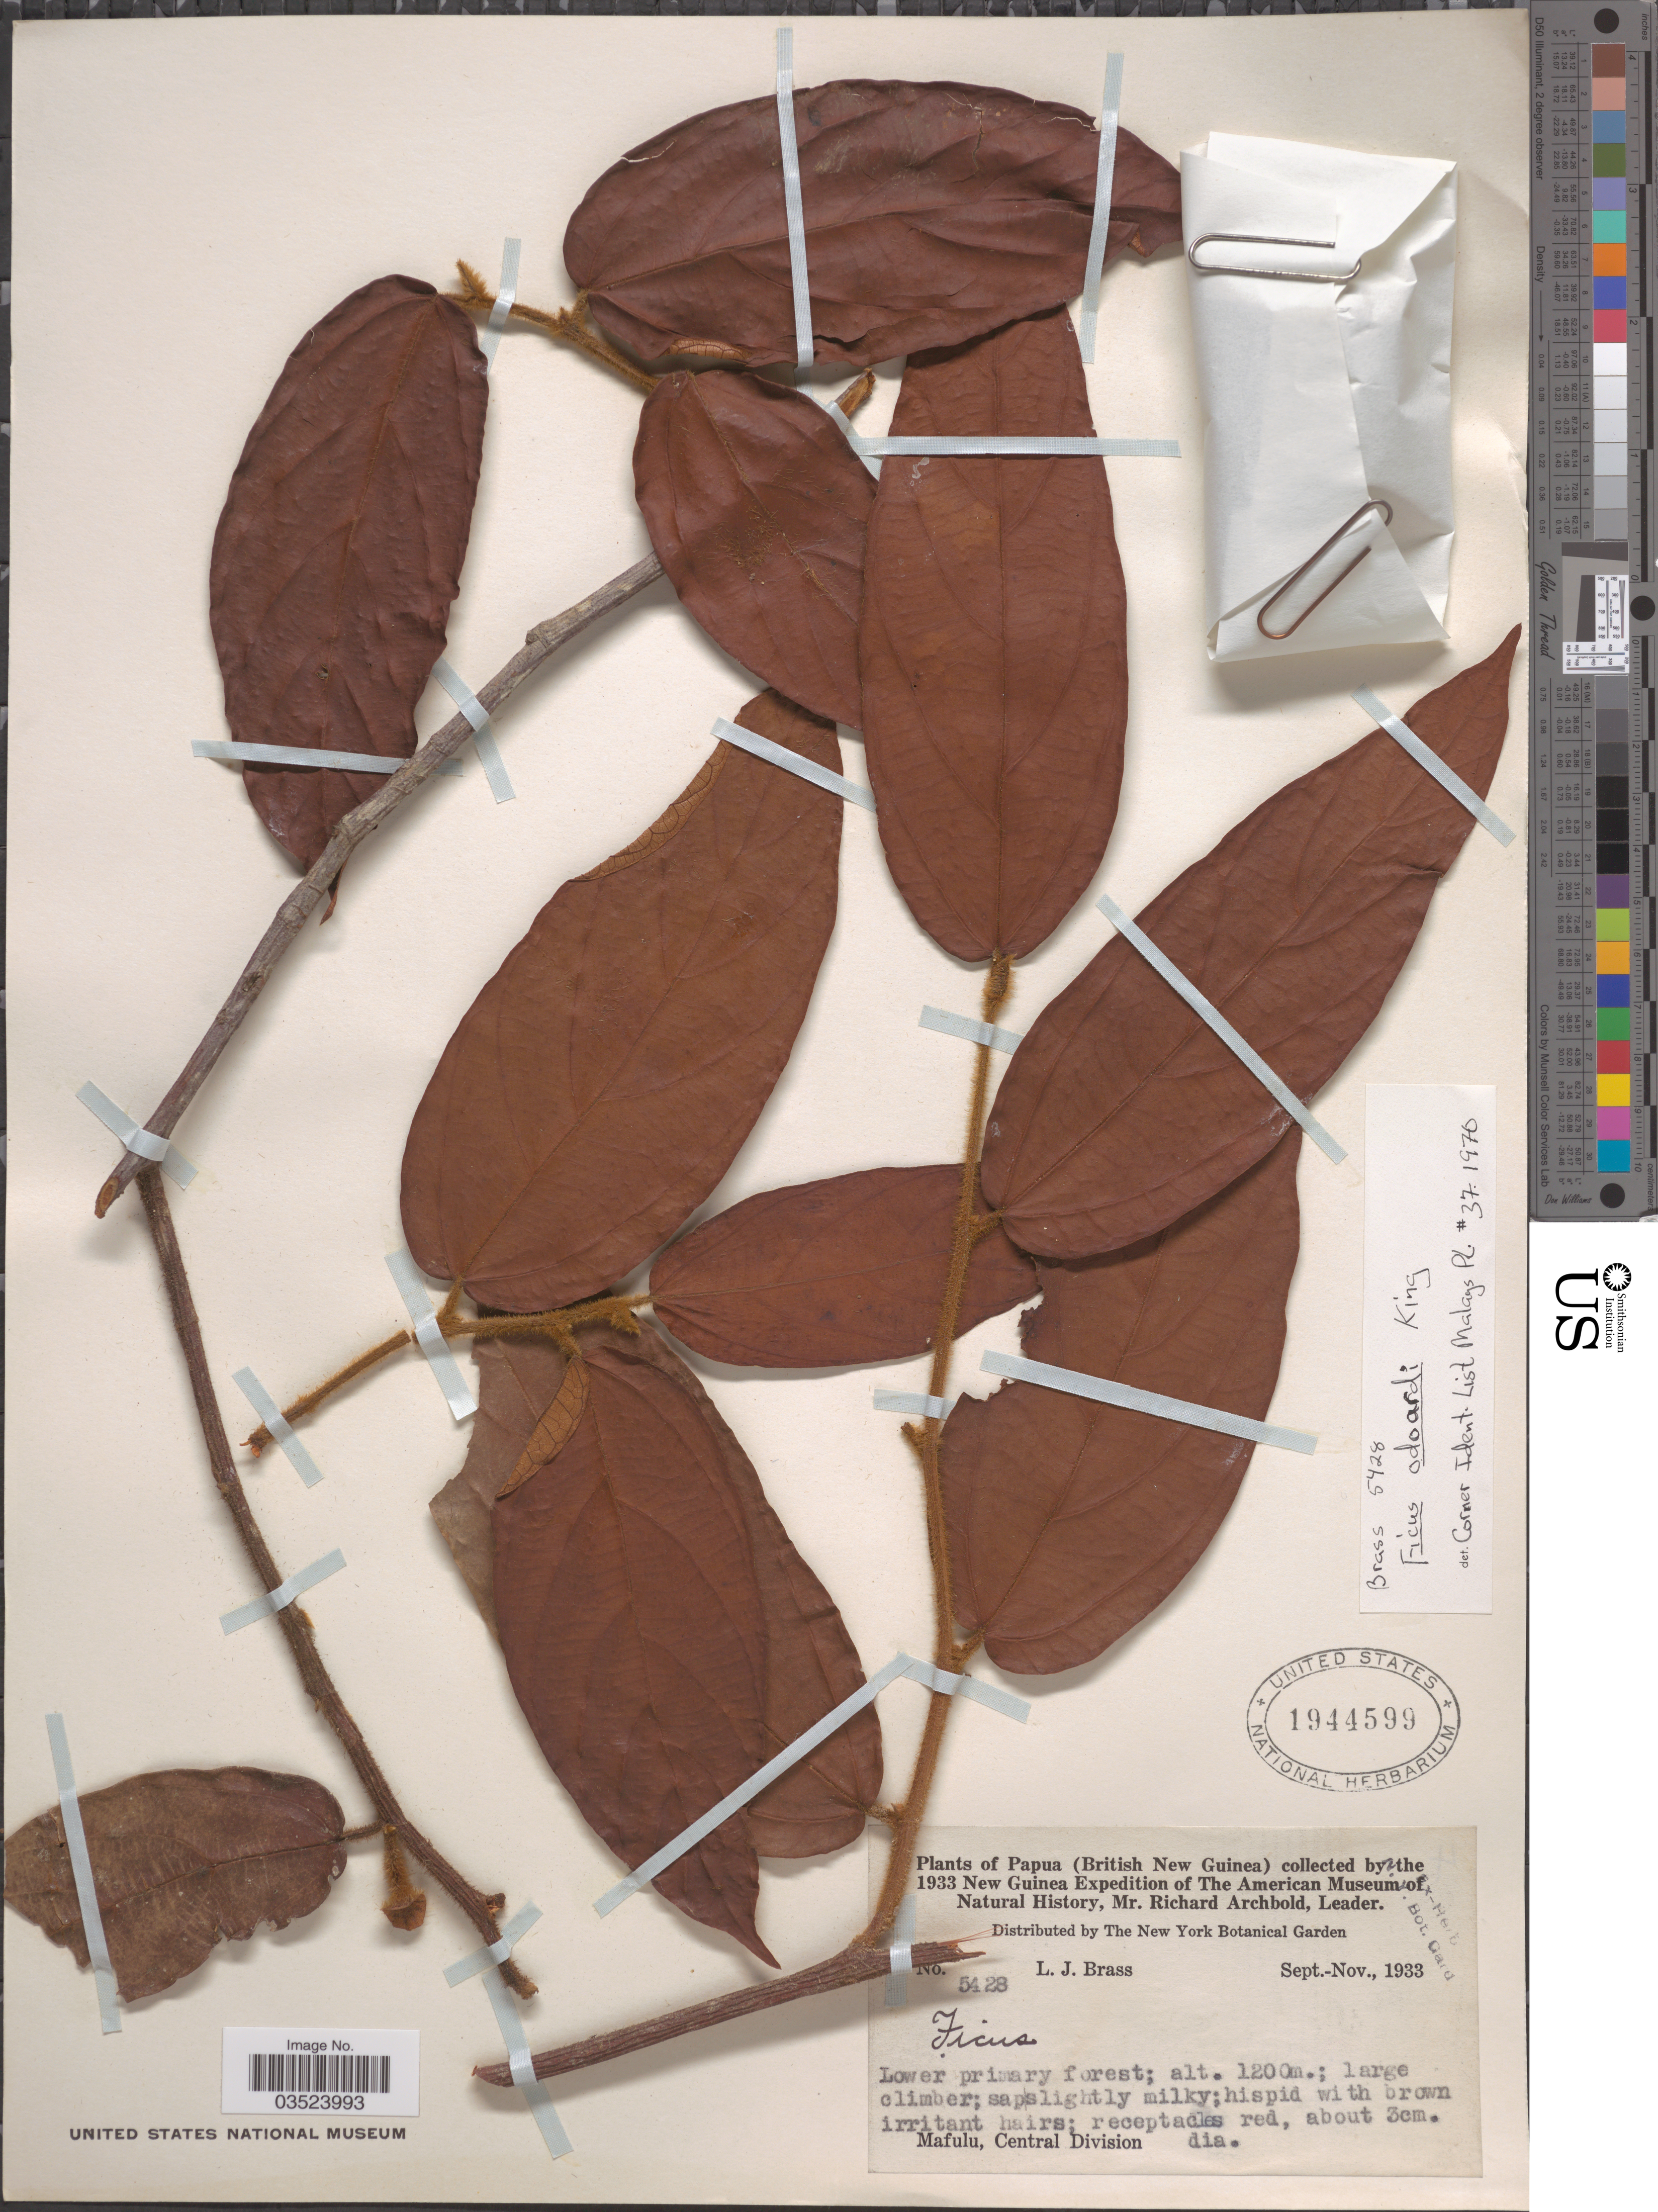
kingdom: Plantae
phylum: Tracheophyta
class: Magnoliopsida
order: Rosales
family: Moraceae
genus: Ficus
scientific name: Ficus odoardii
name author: King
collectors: L. J. Brass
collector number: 5428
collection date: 1933-09/1933-11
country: Papua New Guinea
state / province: Central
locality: Papua (British New Guinea). Mafulu, Central Division.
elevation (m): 1200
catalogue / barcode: US 1944599